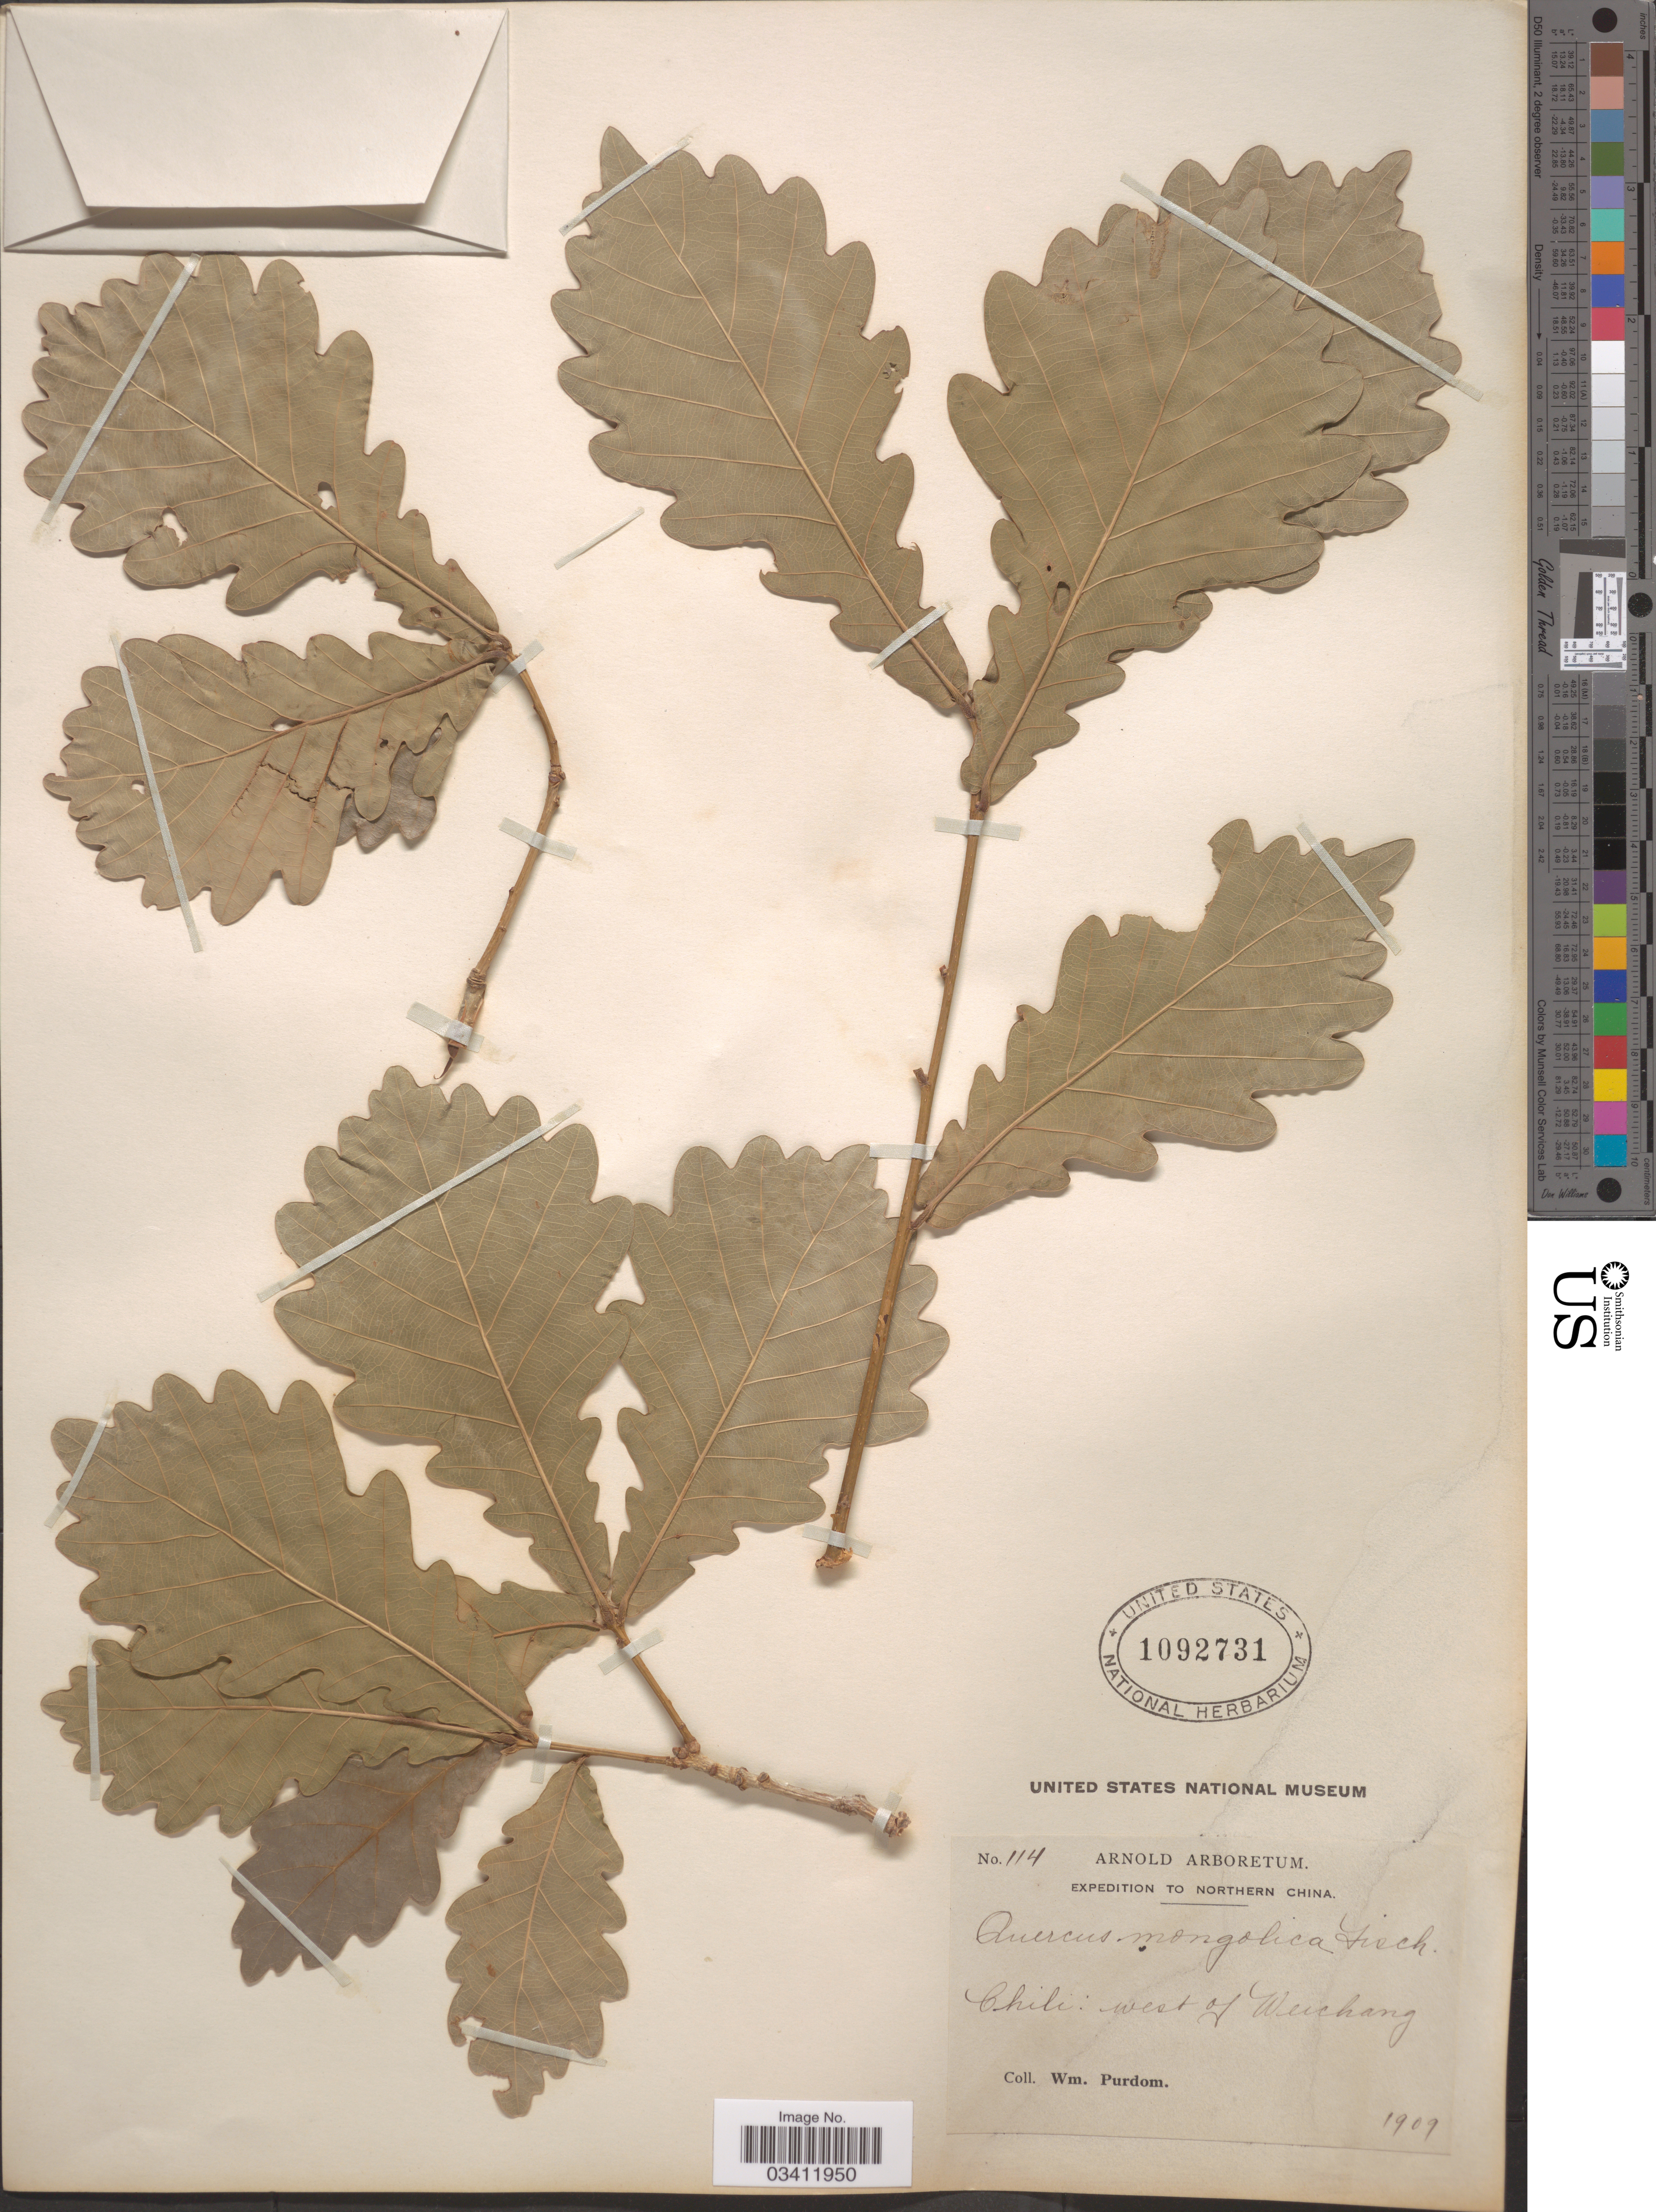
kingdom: Plantae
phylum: Tracheophyta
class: Magnoliopsida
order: Fagales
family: Fagaceae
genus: Quercus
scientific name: Quercus mongolica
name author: Fisch. ex Ledeb.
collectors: W. Purdom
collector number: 114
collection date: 1909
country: China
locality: Northern China. Chili: west of Weichang.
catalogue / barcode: US 1092731